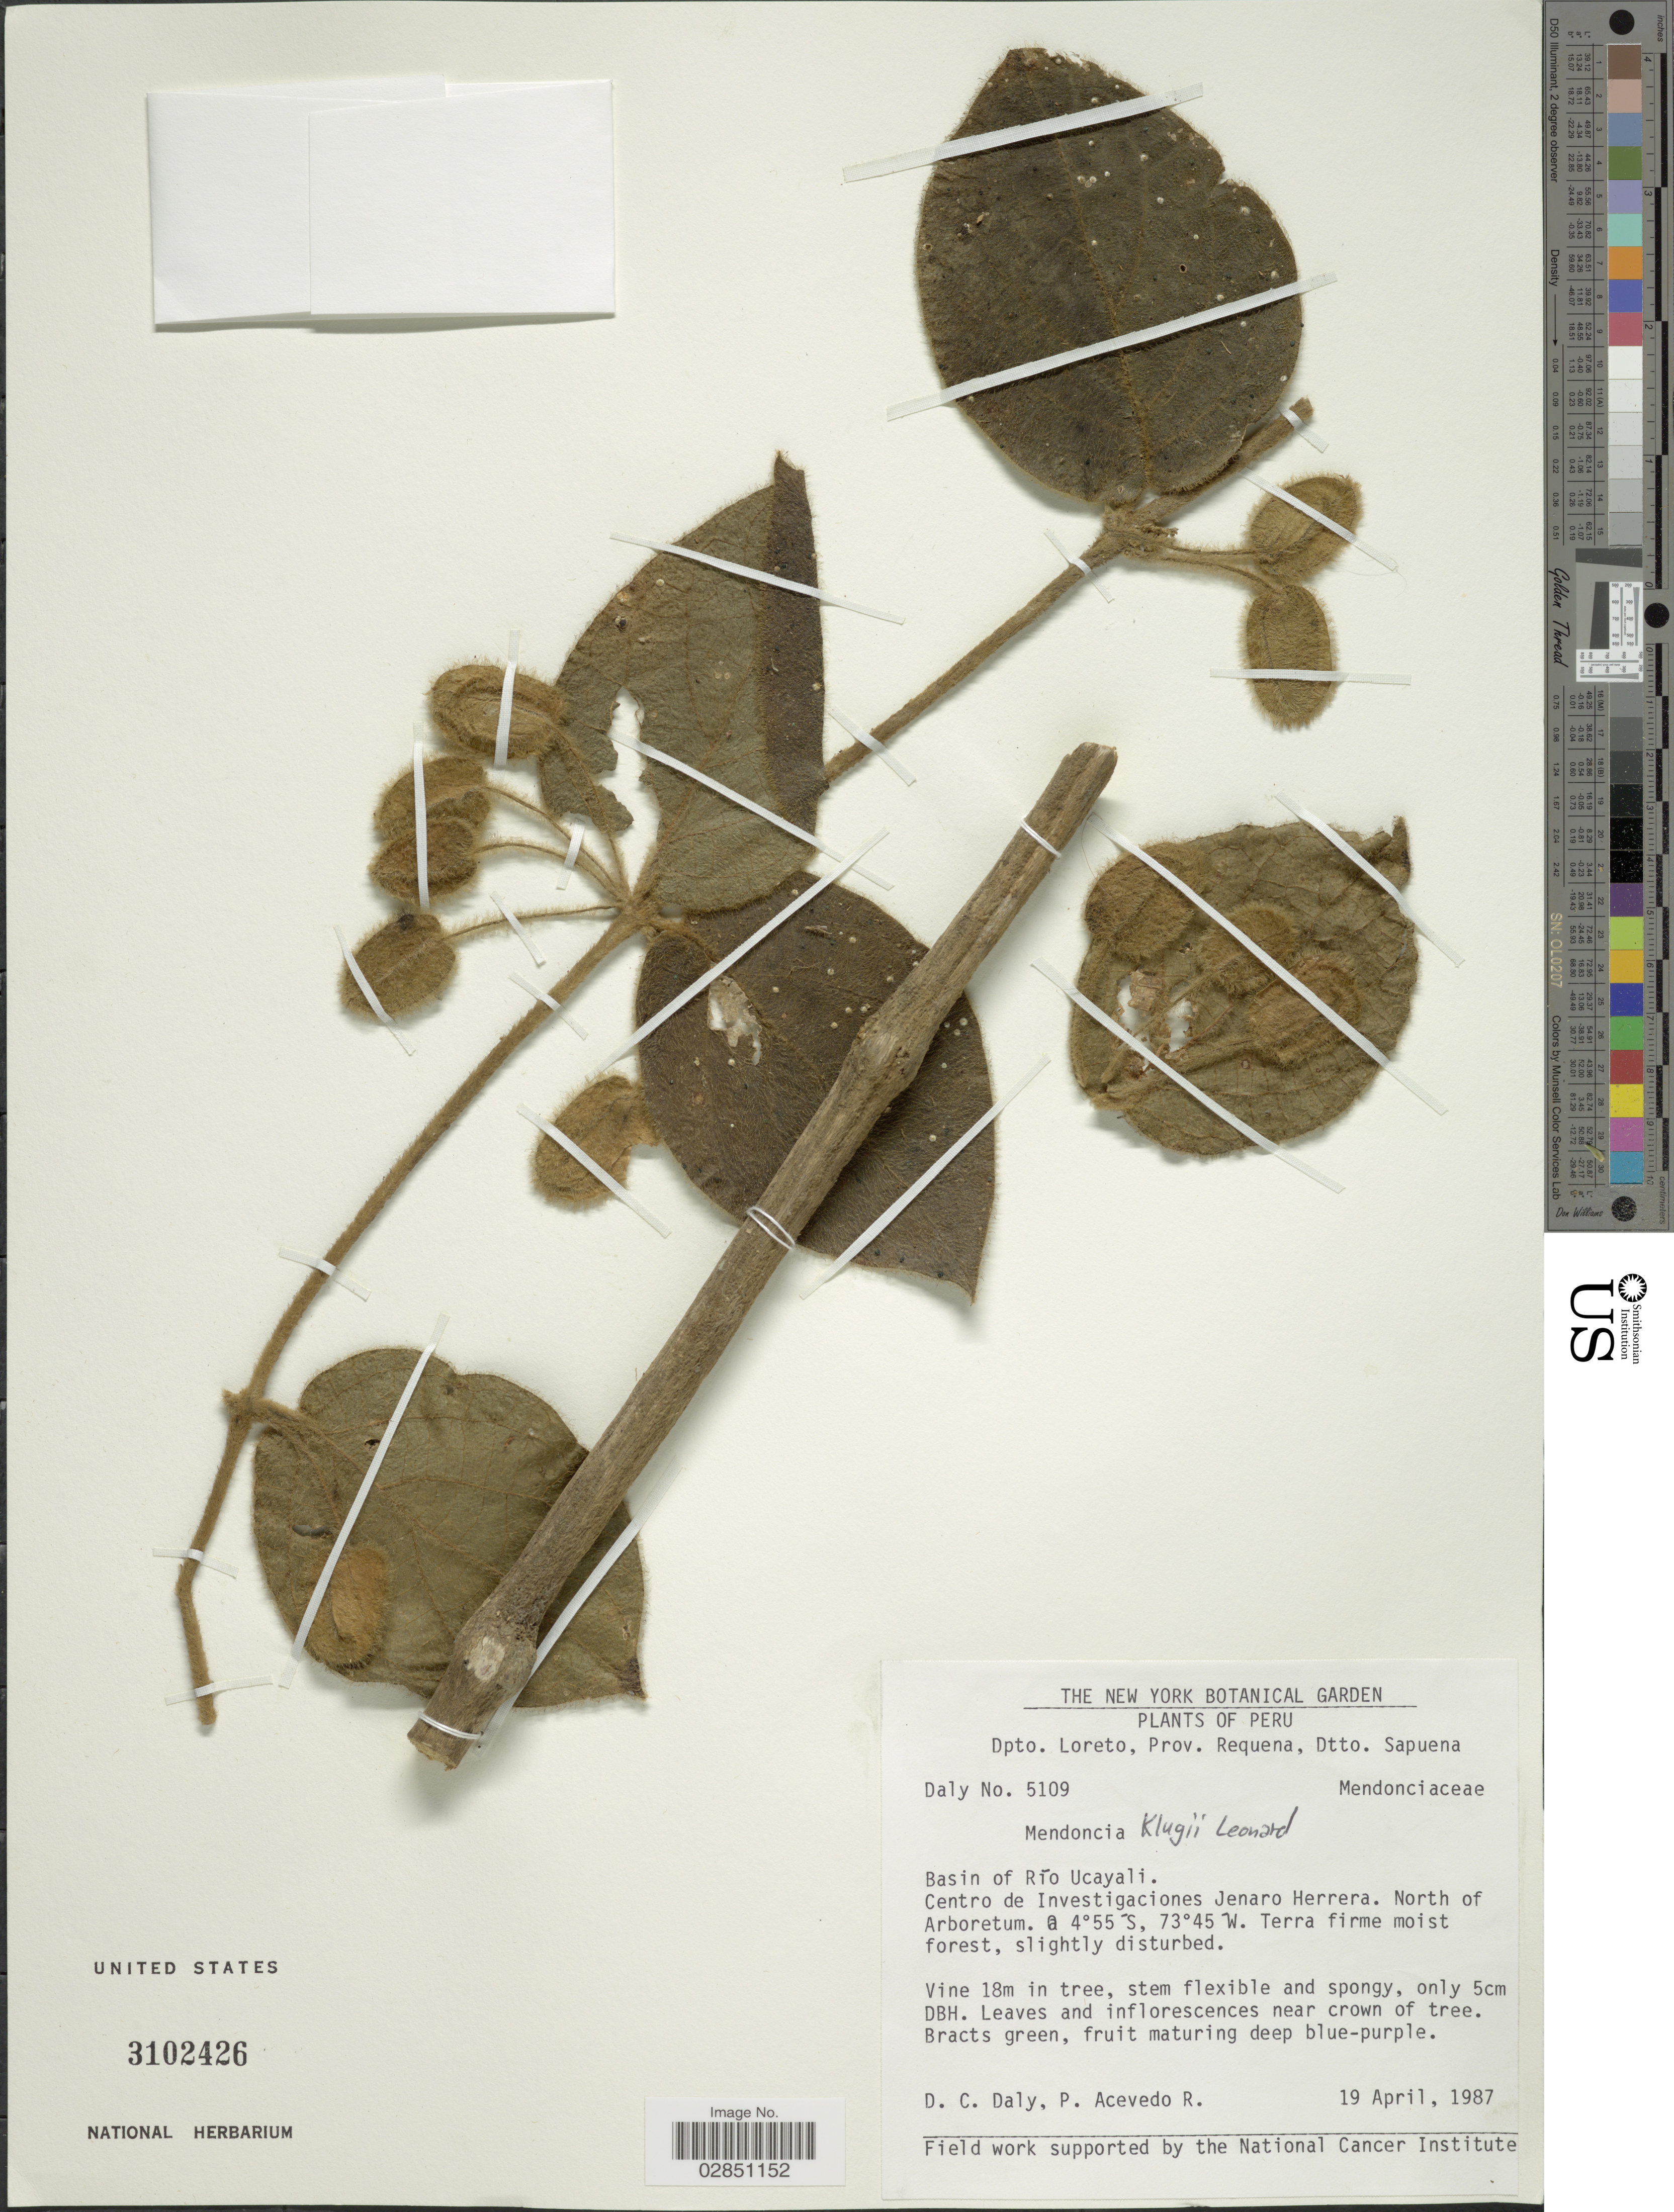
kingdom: Plantae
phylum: Tracheophyta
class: Magnoliopsida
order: Lamiales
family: Acanthaceae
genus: Mendoncia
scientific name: Mendoncia klugii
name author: Leonard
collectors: D. C. Daly & P. Acevedo-Rodr.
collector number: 5109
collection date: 1987-04-19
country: Peru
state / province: Loreto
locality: Dpto. Loreto, Prov. Requena, Dtto. Sapuena. Basin of Río Uyacali. Centro de Investigaciones Jenaro Herrera. North of Arboretum.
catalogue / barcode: US 3102426